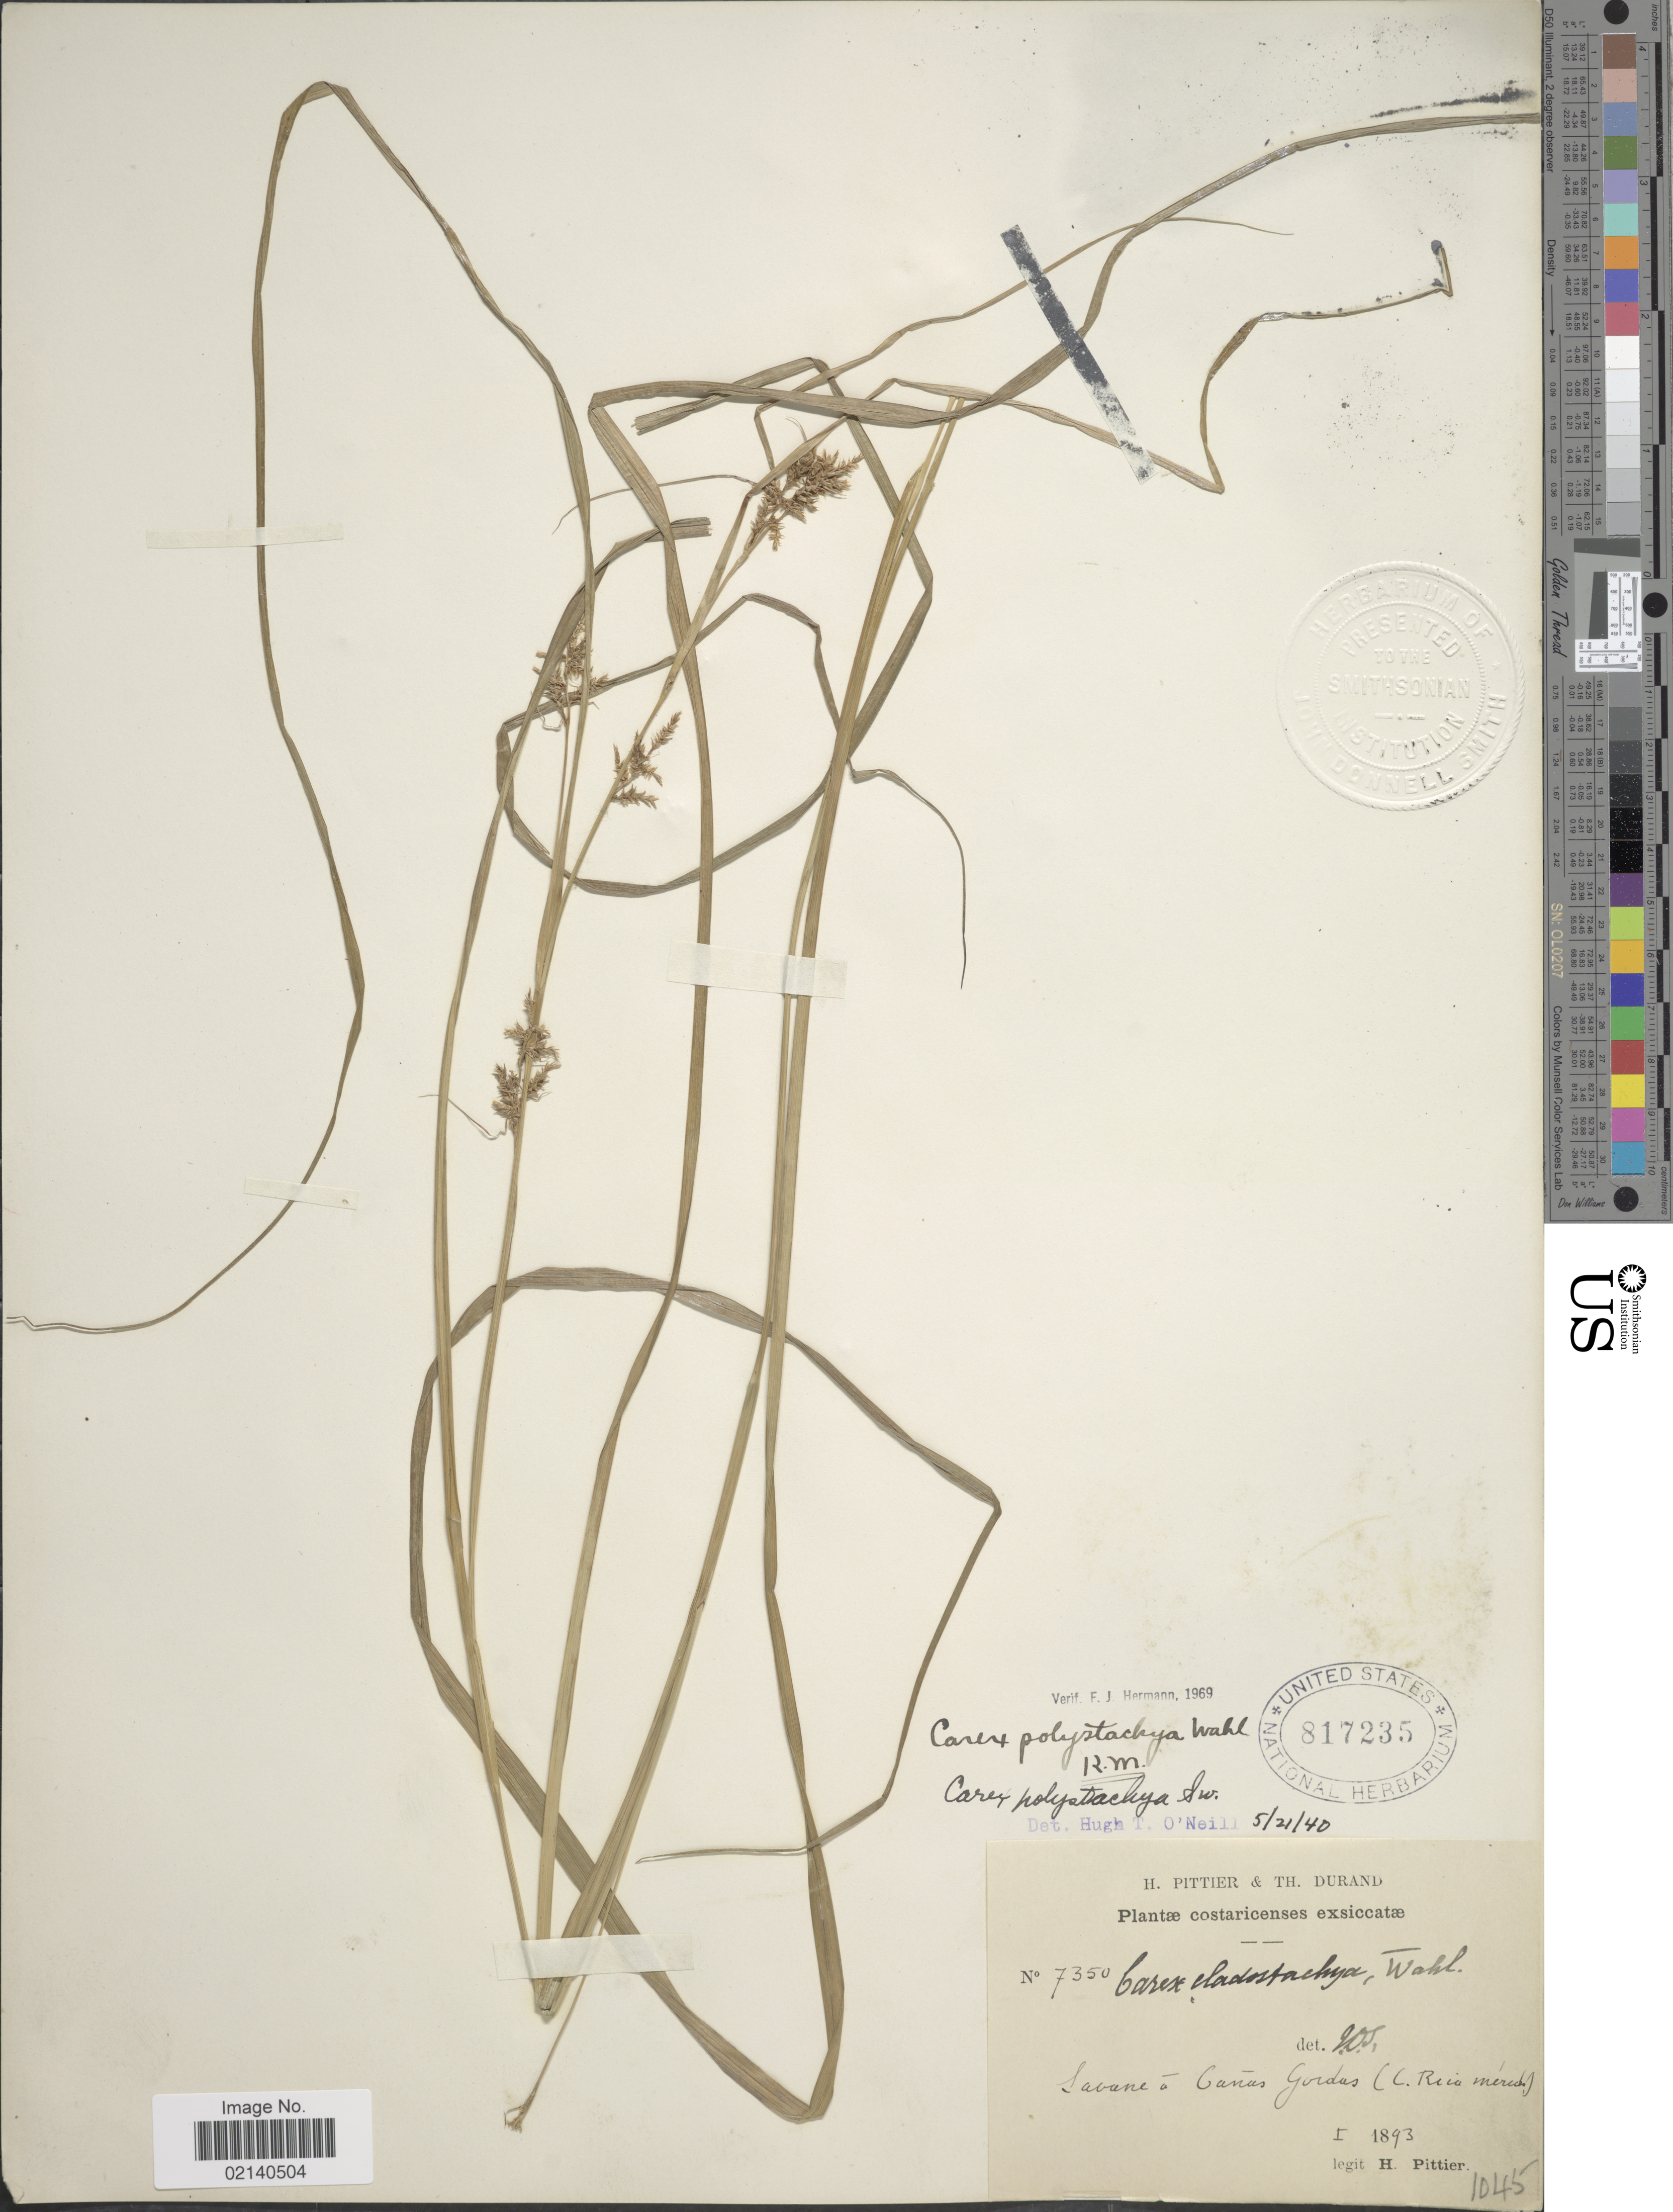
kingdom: Plantae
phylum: Tracheophyta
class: Liliopsida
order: Poales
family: Cyperaceae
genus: Carex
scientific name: Carex polystachya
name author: Sw. ex Wahlenb.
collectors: H. F. Pittier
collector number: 7350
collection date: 1893-01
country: Costa Rica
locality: Savane a Canas Gordas [savannah at Canas Gordas] (C. Rica merech [interpreted]).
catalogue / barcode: US 817235